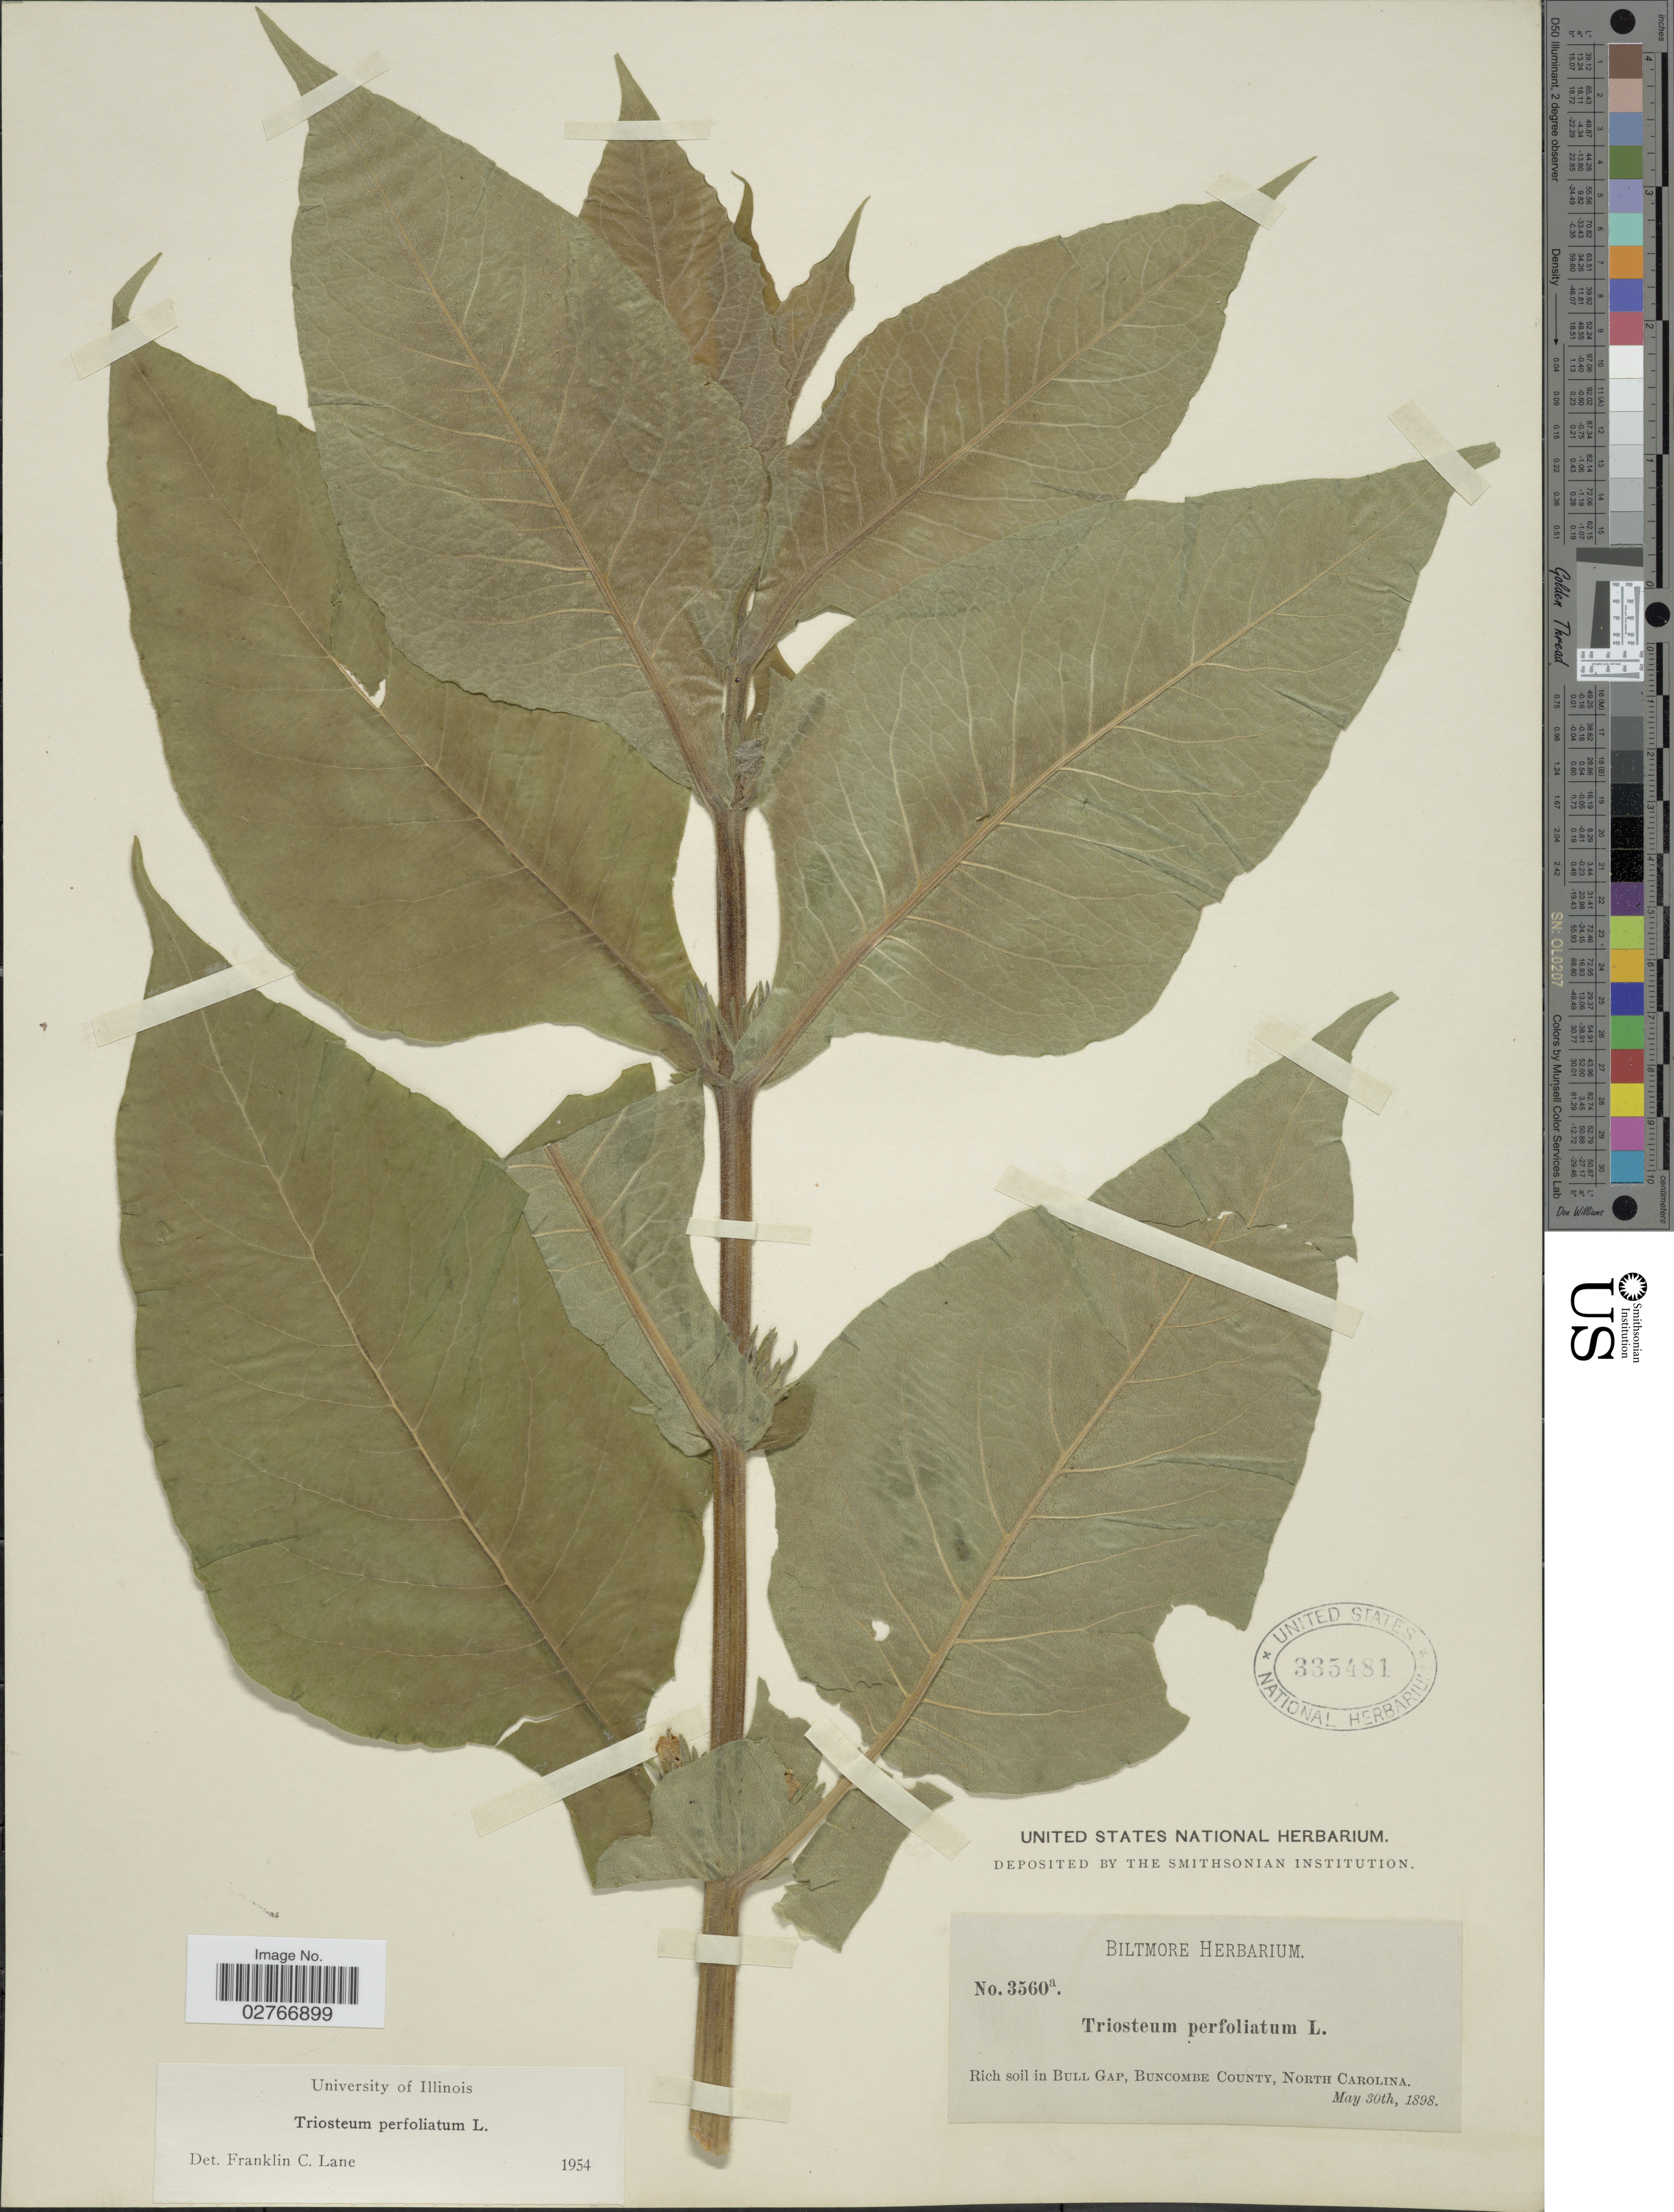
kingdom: Plantae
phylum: Tracheophyta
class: Magnoliopsida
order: Dipsacales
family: Caprifoliaceae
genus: Triosteum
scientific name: Triosteum perfoliatum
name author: L.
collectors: ex herb. Biltmore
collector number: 3560a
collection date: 1898-05-30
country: United States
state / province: North Carolina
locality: Rich soil in Bull Gap, Buncombe County.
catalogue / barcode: US 335481